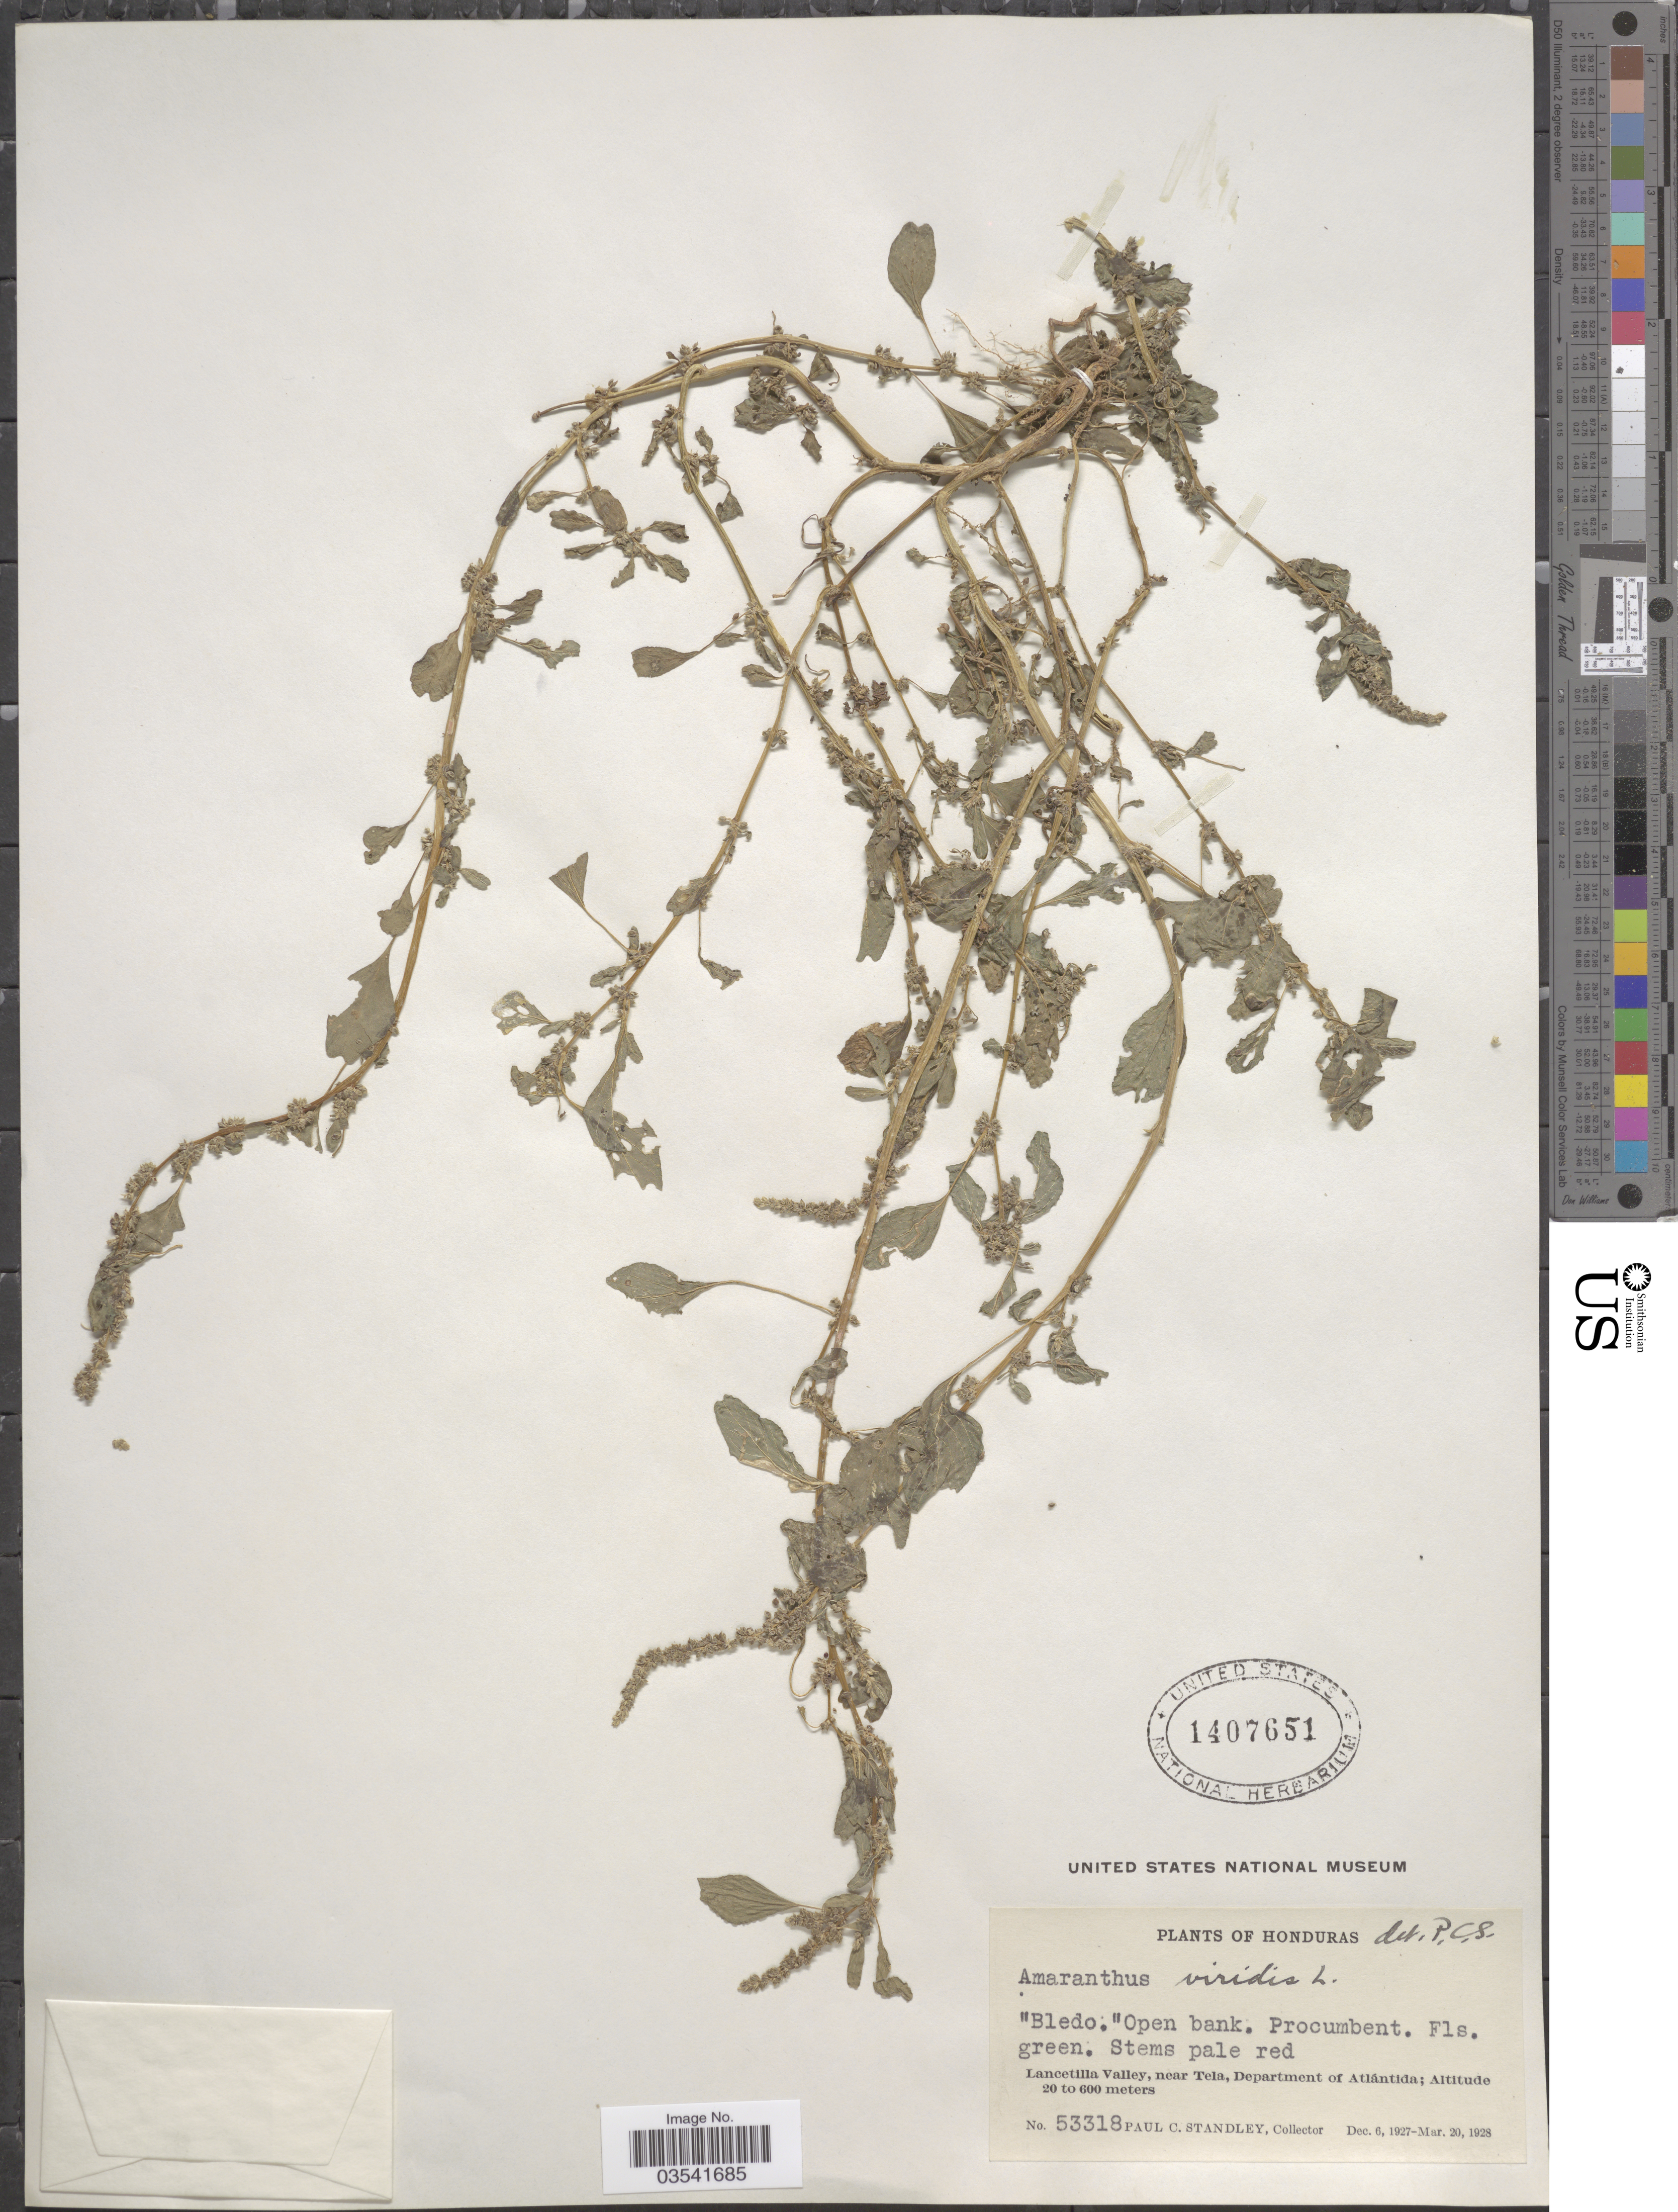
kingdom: Plantae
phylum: Tracheophyta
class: Magnoliopsida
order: Caryophyllales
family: Amaranthaceae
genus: Amaranthus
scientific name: Amaranthus viridis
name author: L.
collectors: P. C. Standley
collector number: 53318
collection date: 1927-12-06/1928-03-20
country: Honduras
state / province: Atlántida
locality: Lancetilla Valley, near Tela, Department of Atlántida.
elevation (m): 20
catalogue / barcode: US 1407651